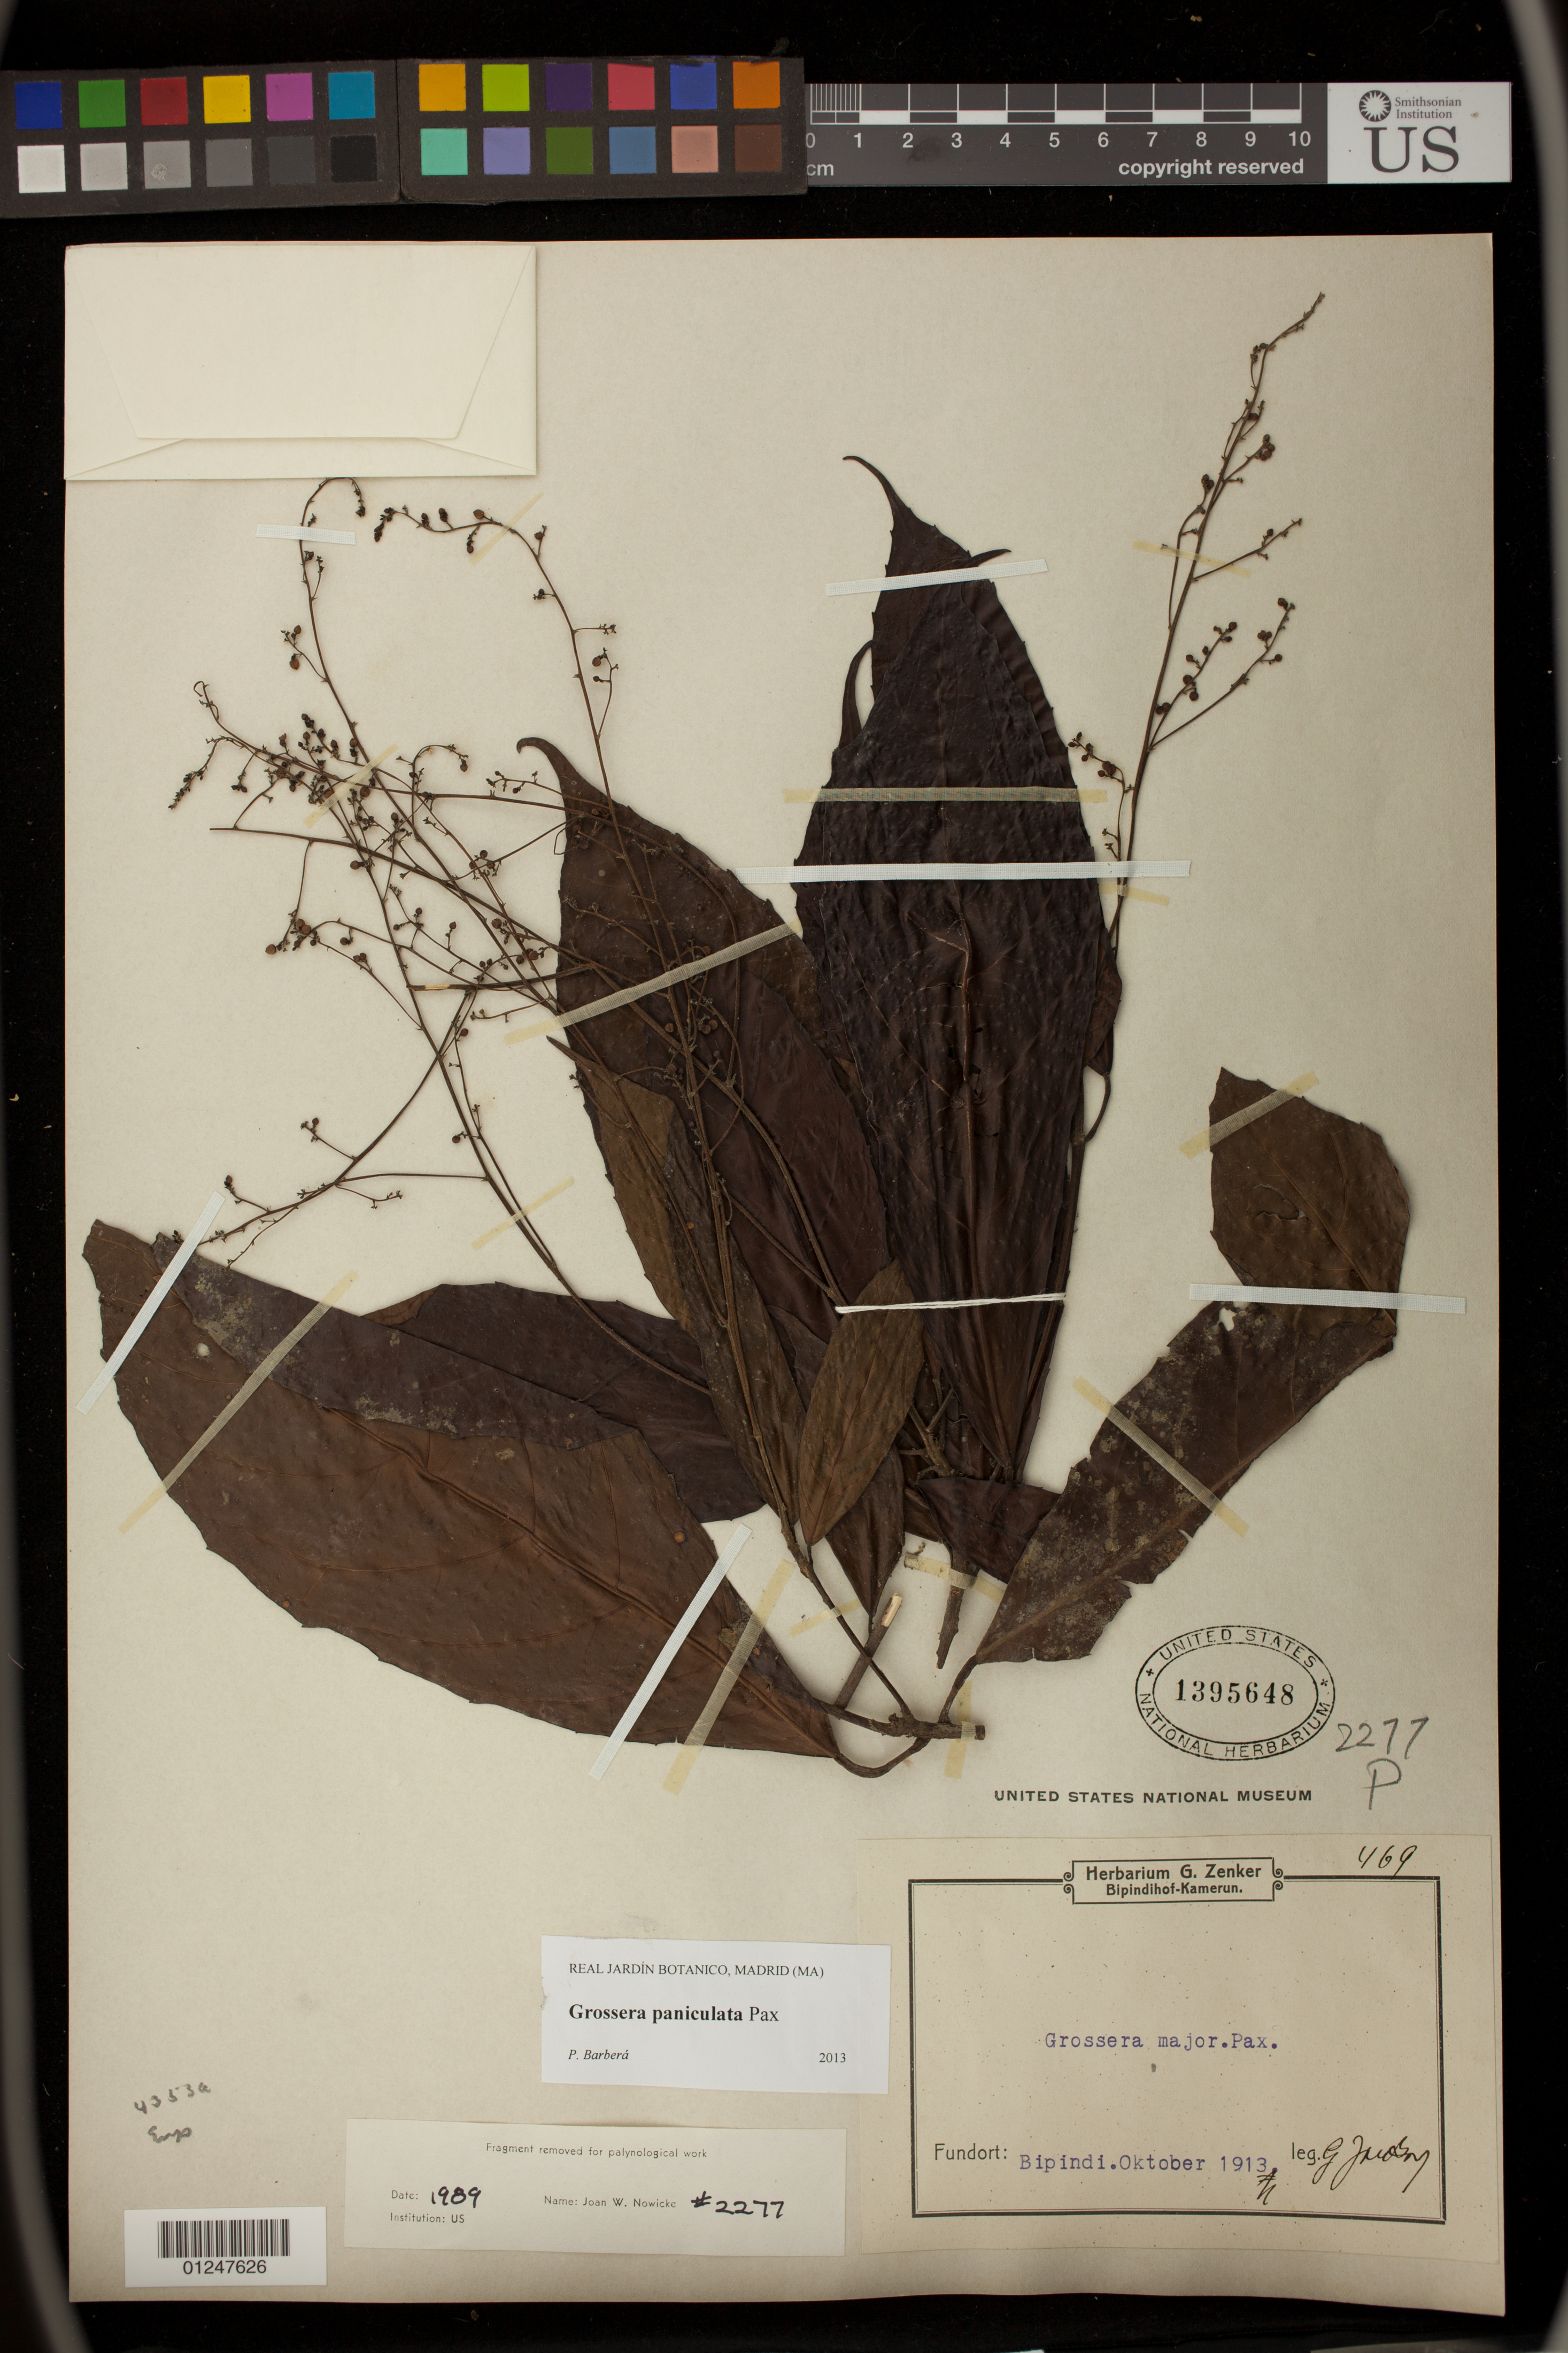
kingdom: Plantae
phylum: Tracheophyta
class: Magnoliopsida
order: Malpighiales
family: Euphorbiaceae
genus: Grossera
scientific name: Grossera paniculata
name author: Pax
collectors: G. A. Zenker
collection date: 1913-10-01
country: Cameroon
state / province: Sud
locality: Bipindi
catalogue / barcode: US 1395648